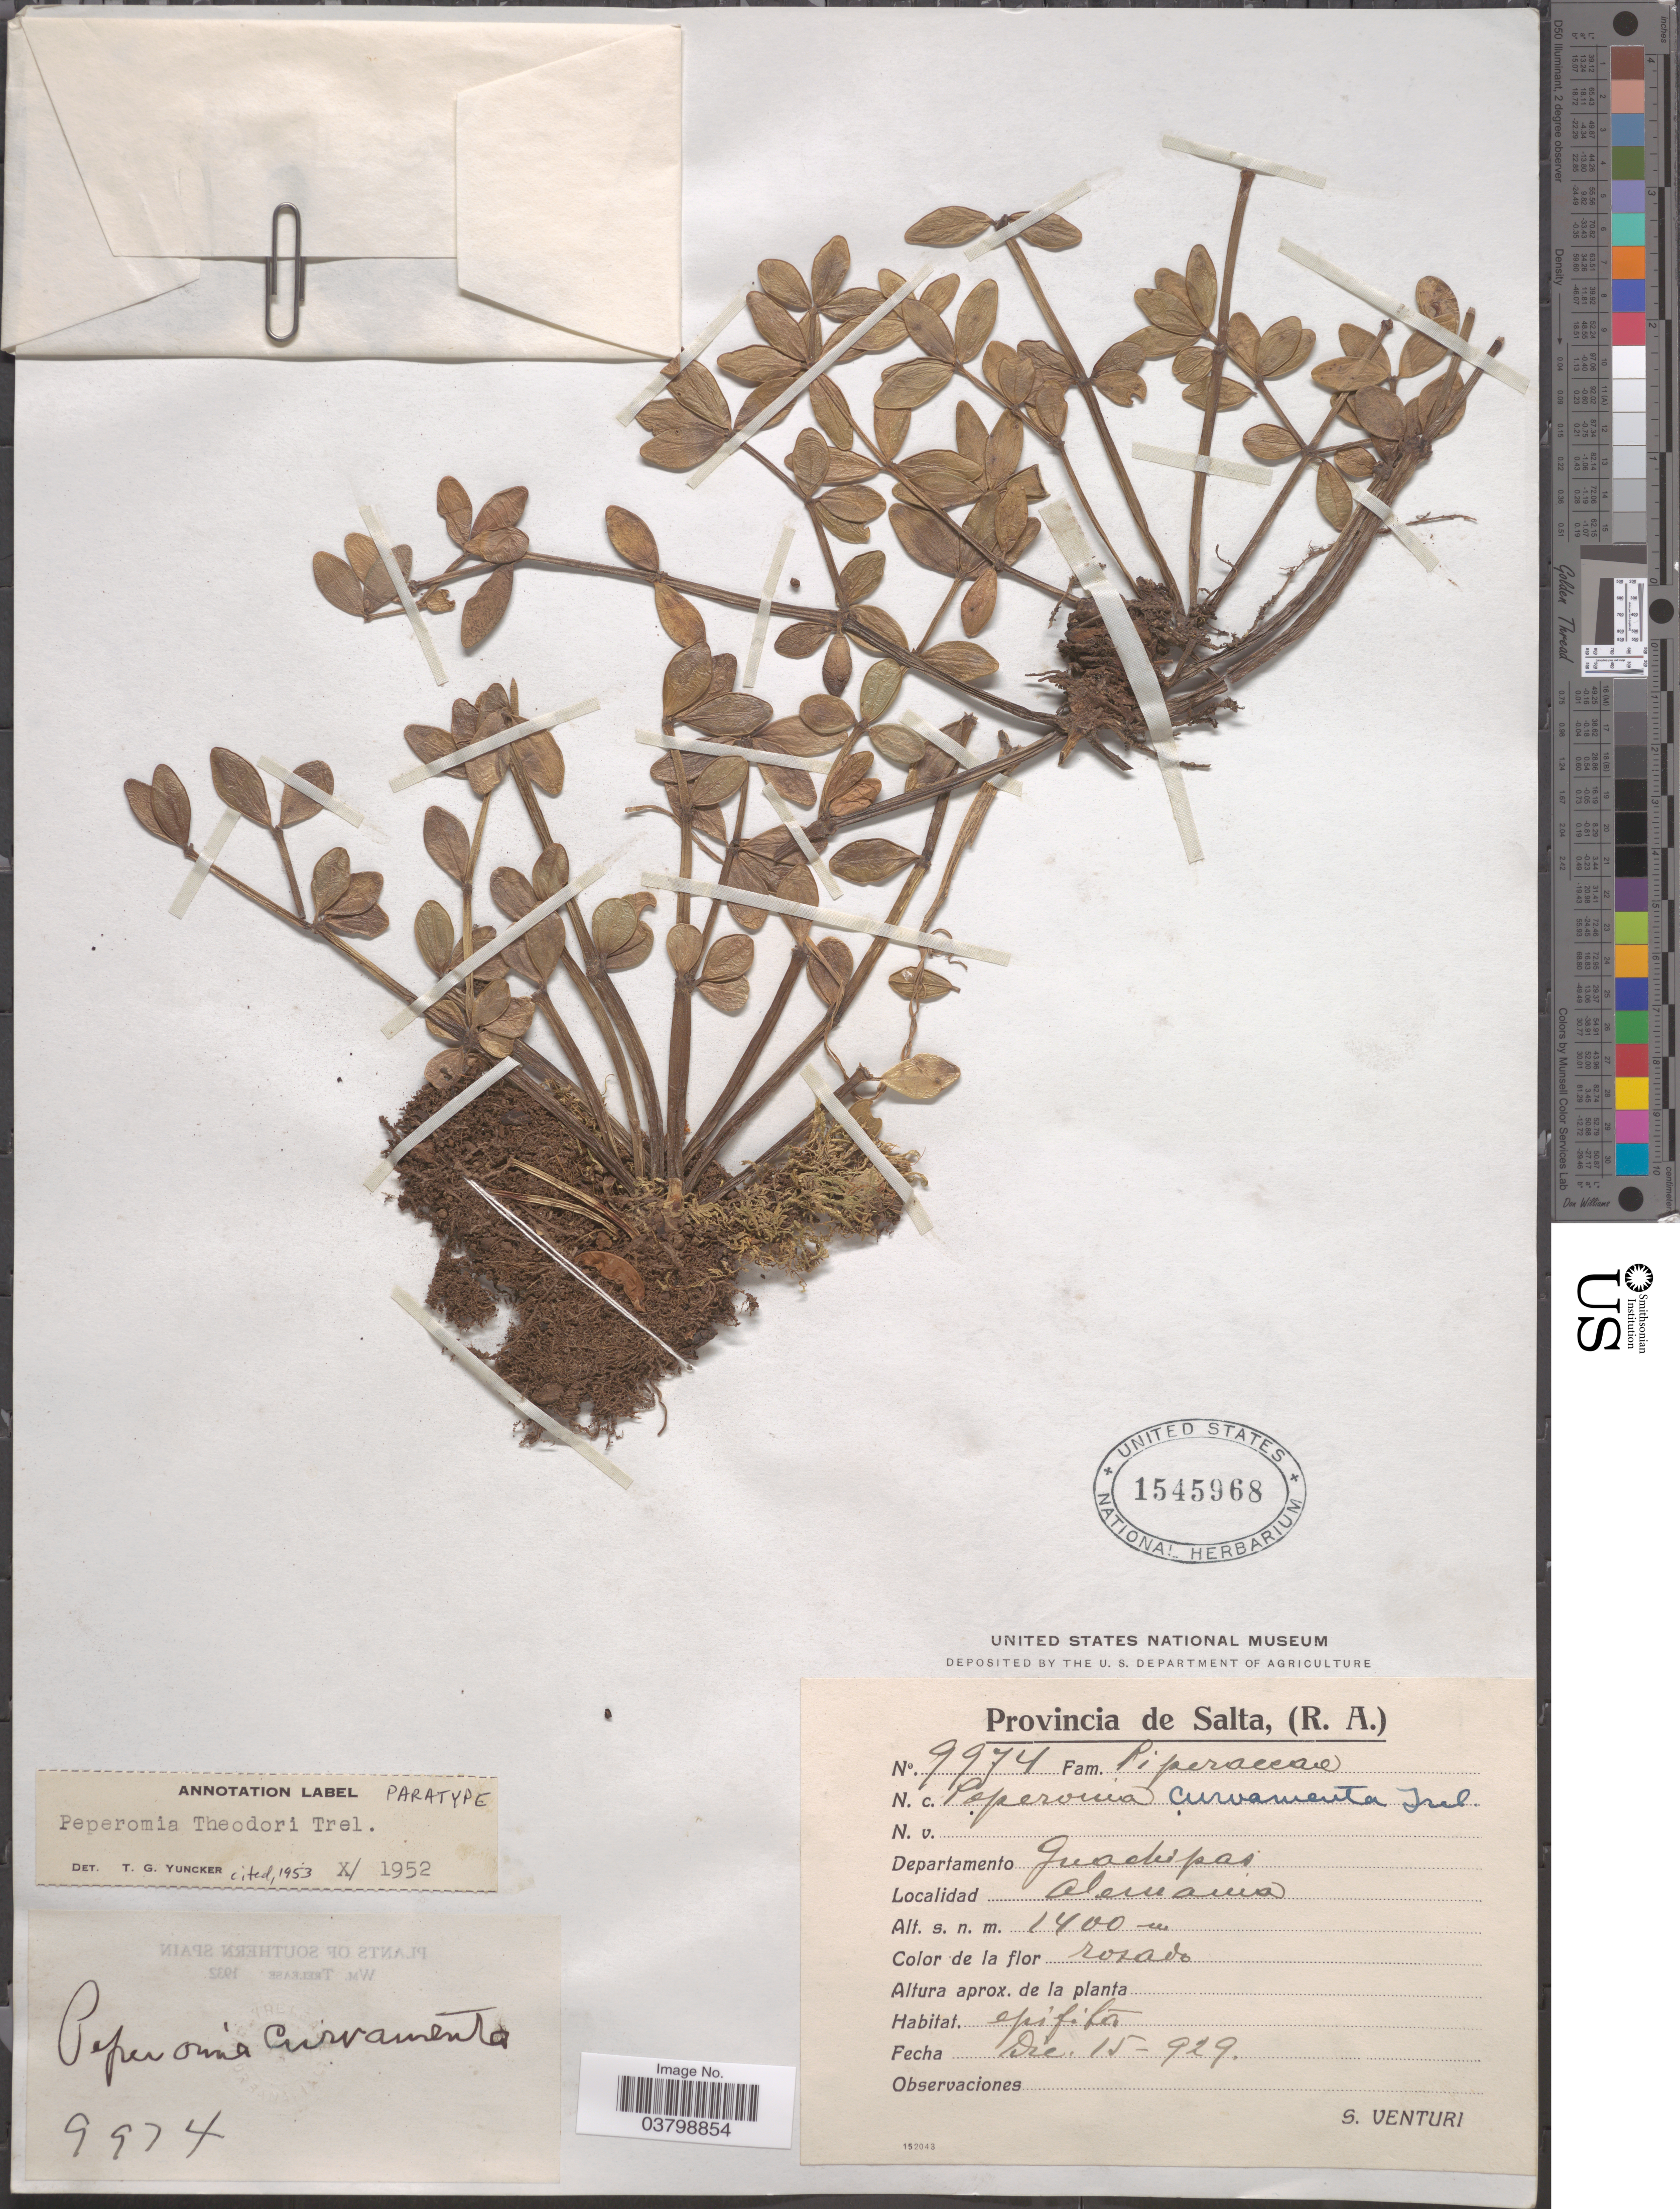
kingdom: Plantae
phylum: Tracheophyta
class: Magnoliopsida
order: Piperales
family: Piperaceae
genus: Peperomia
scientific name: Peperomia theodori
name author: Trel.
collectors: S. Venturi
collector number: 9974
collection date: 1929-12-15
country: Argentina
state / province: Salta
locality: Departamento Guachipas. Alemania.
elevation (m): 1400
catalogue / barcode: US 1545968